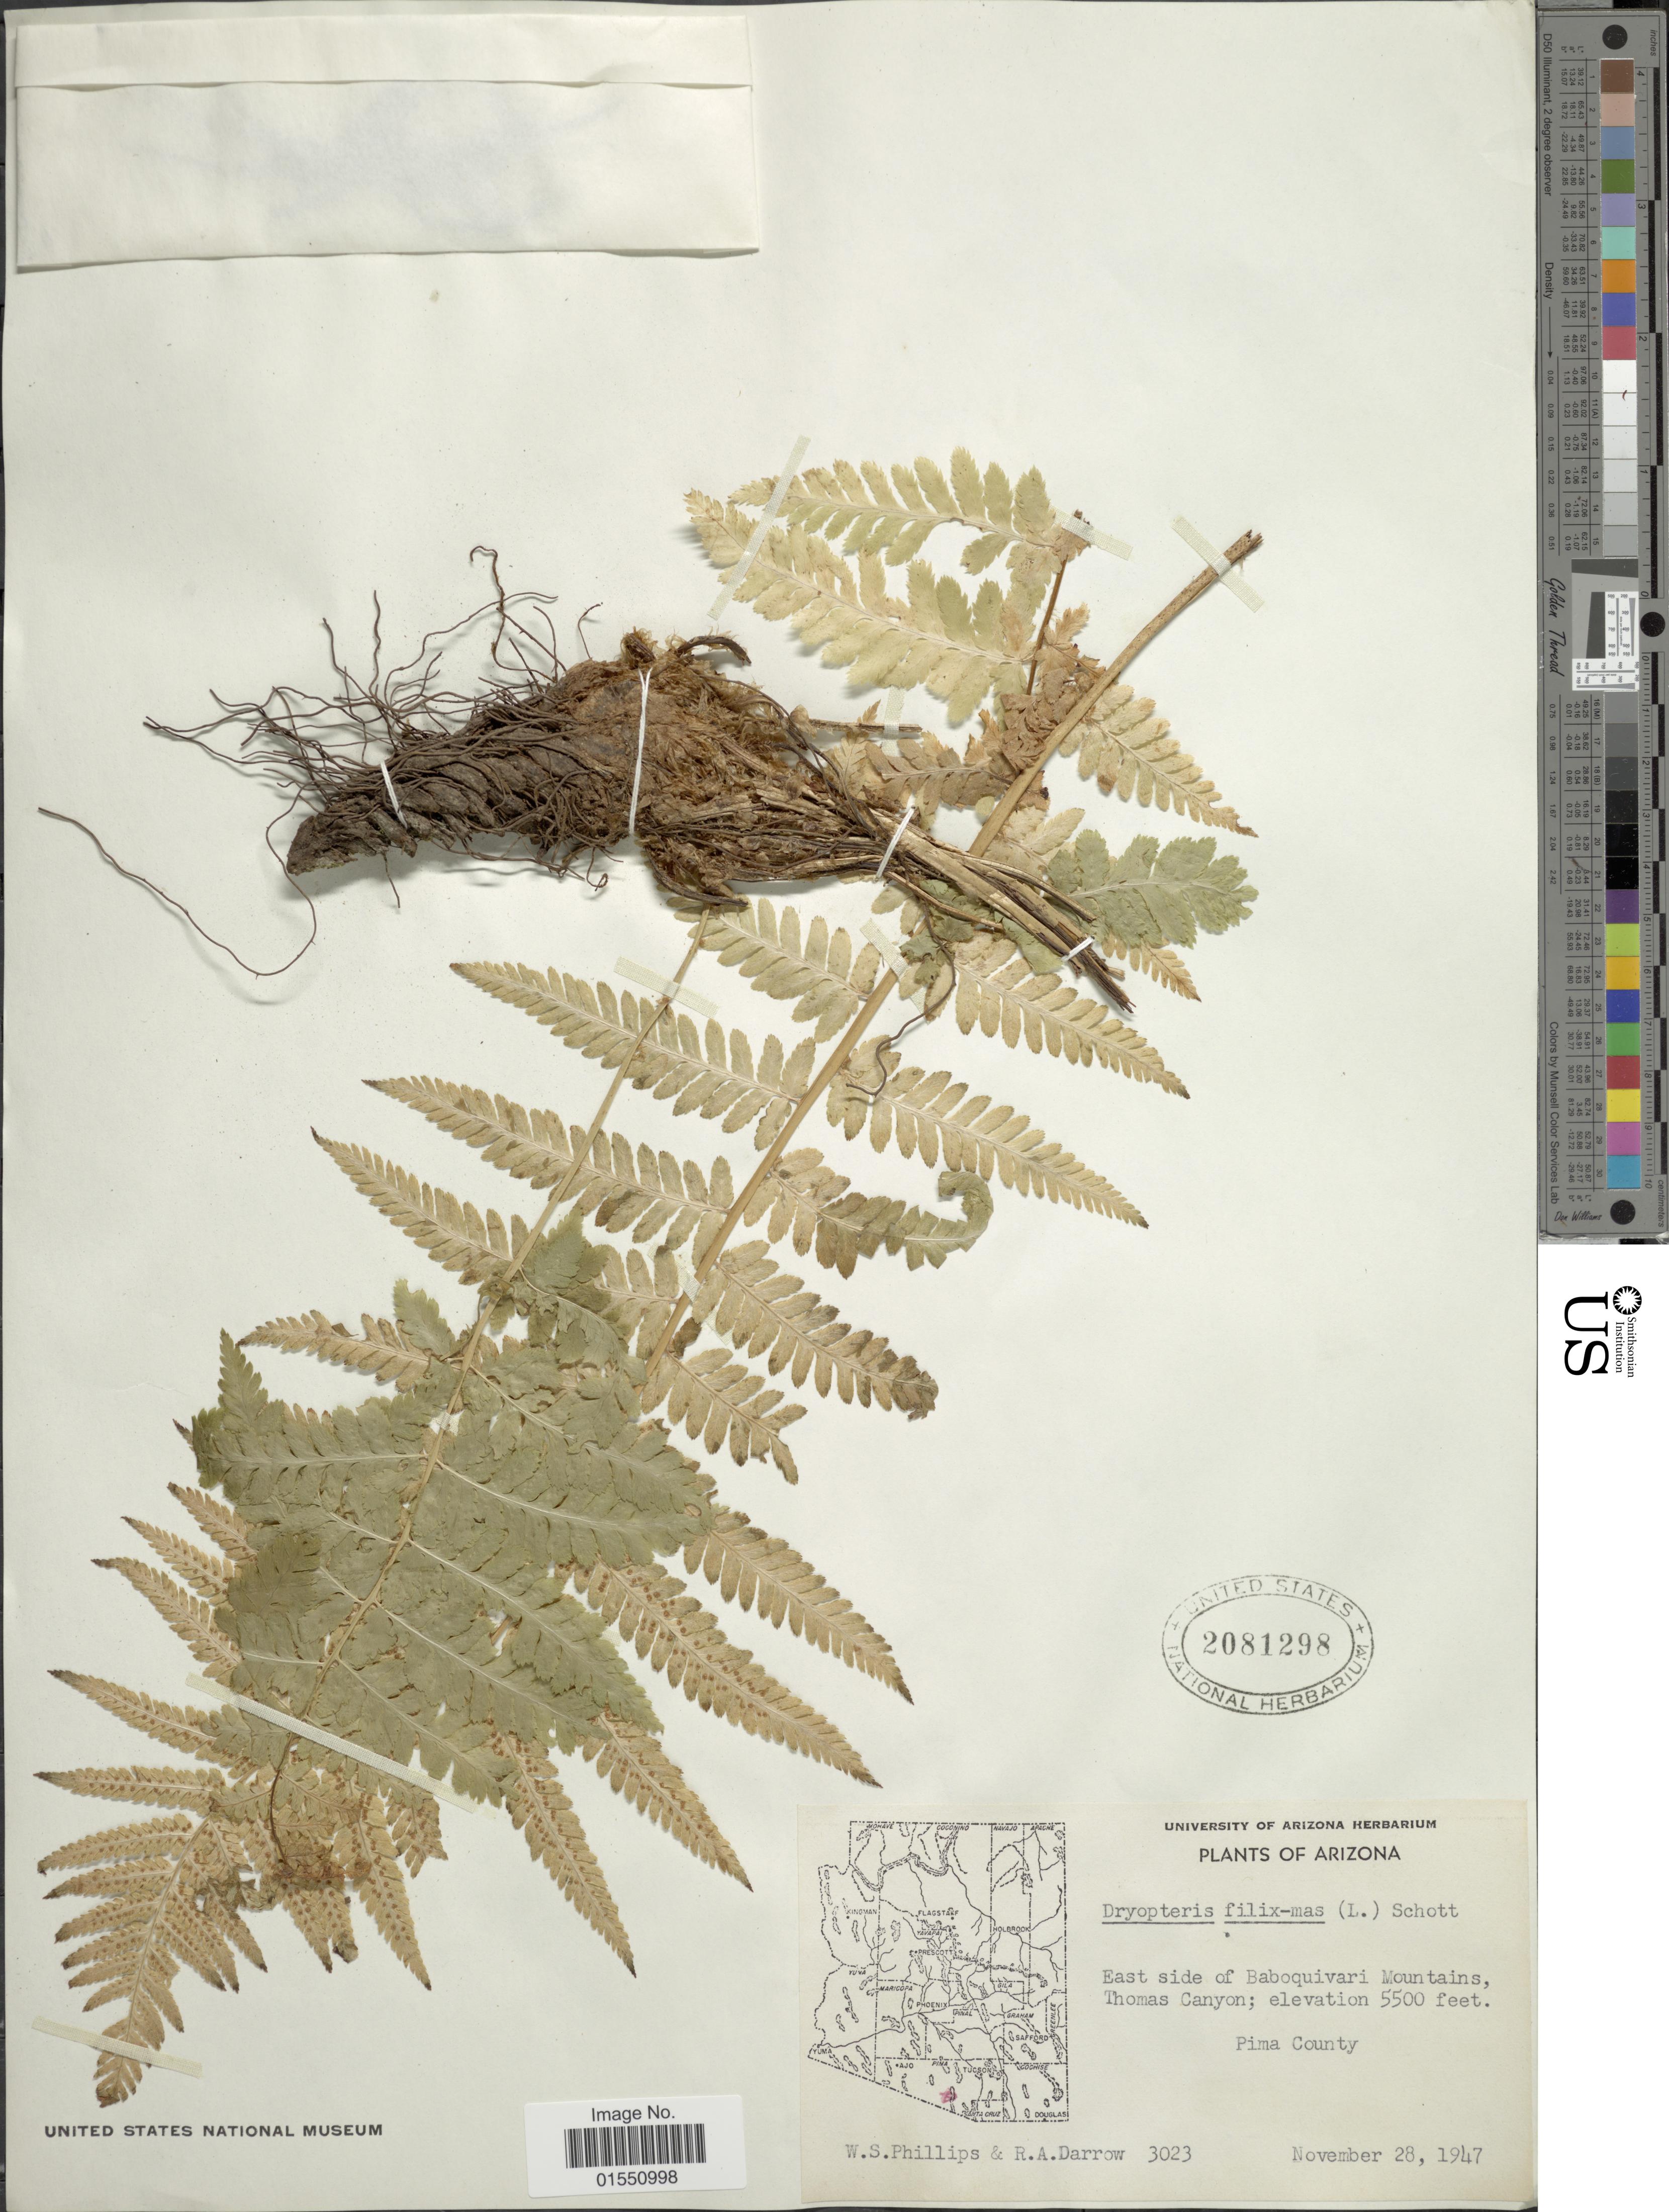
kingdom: Plantae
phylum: Tracheophyta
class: Polypodiopsida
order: Polypodiales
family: Dryopteridaceae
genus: Dryopteris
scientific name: Dryopteris filix-mas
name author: (L.) Schott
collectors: W. S. Phillips & R. A. Darrow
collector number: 3023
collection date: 1947-11-28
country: United States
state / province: Arizona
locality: East side of Baboquivari Mountains, Thomas Canyon. Pima County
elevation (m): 1676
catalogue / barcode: US 2081298